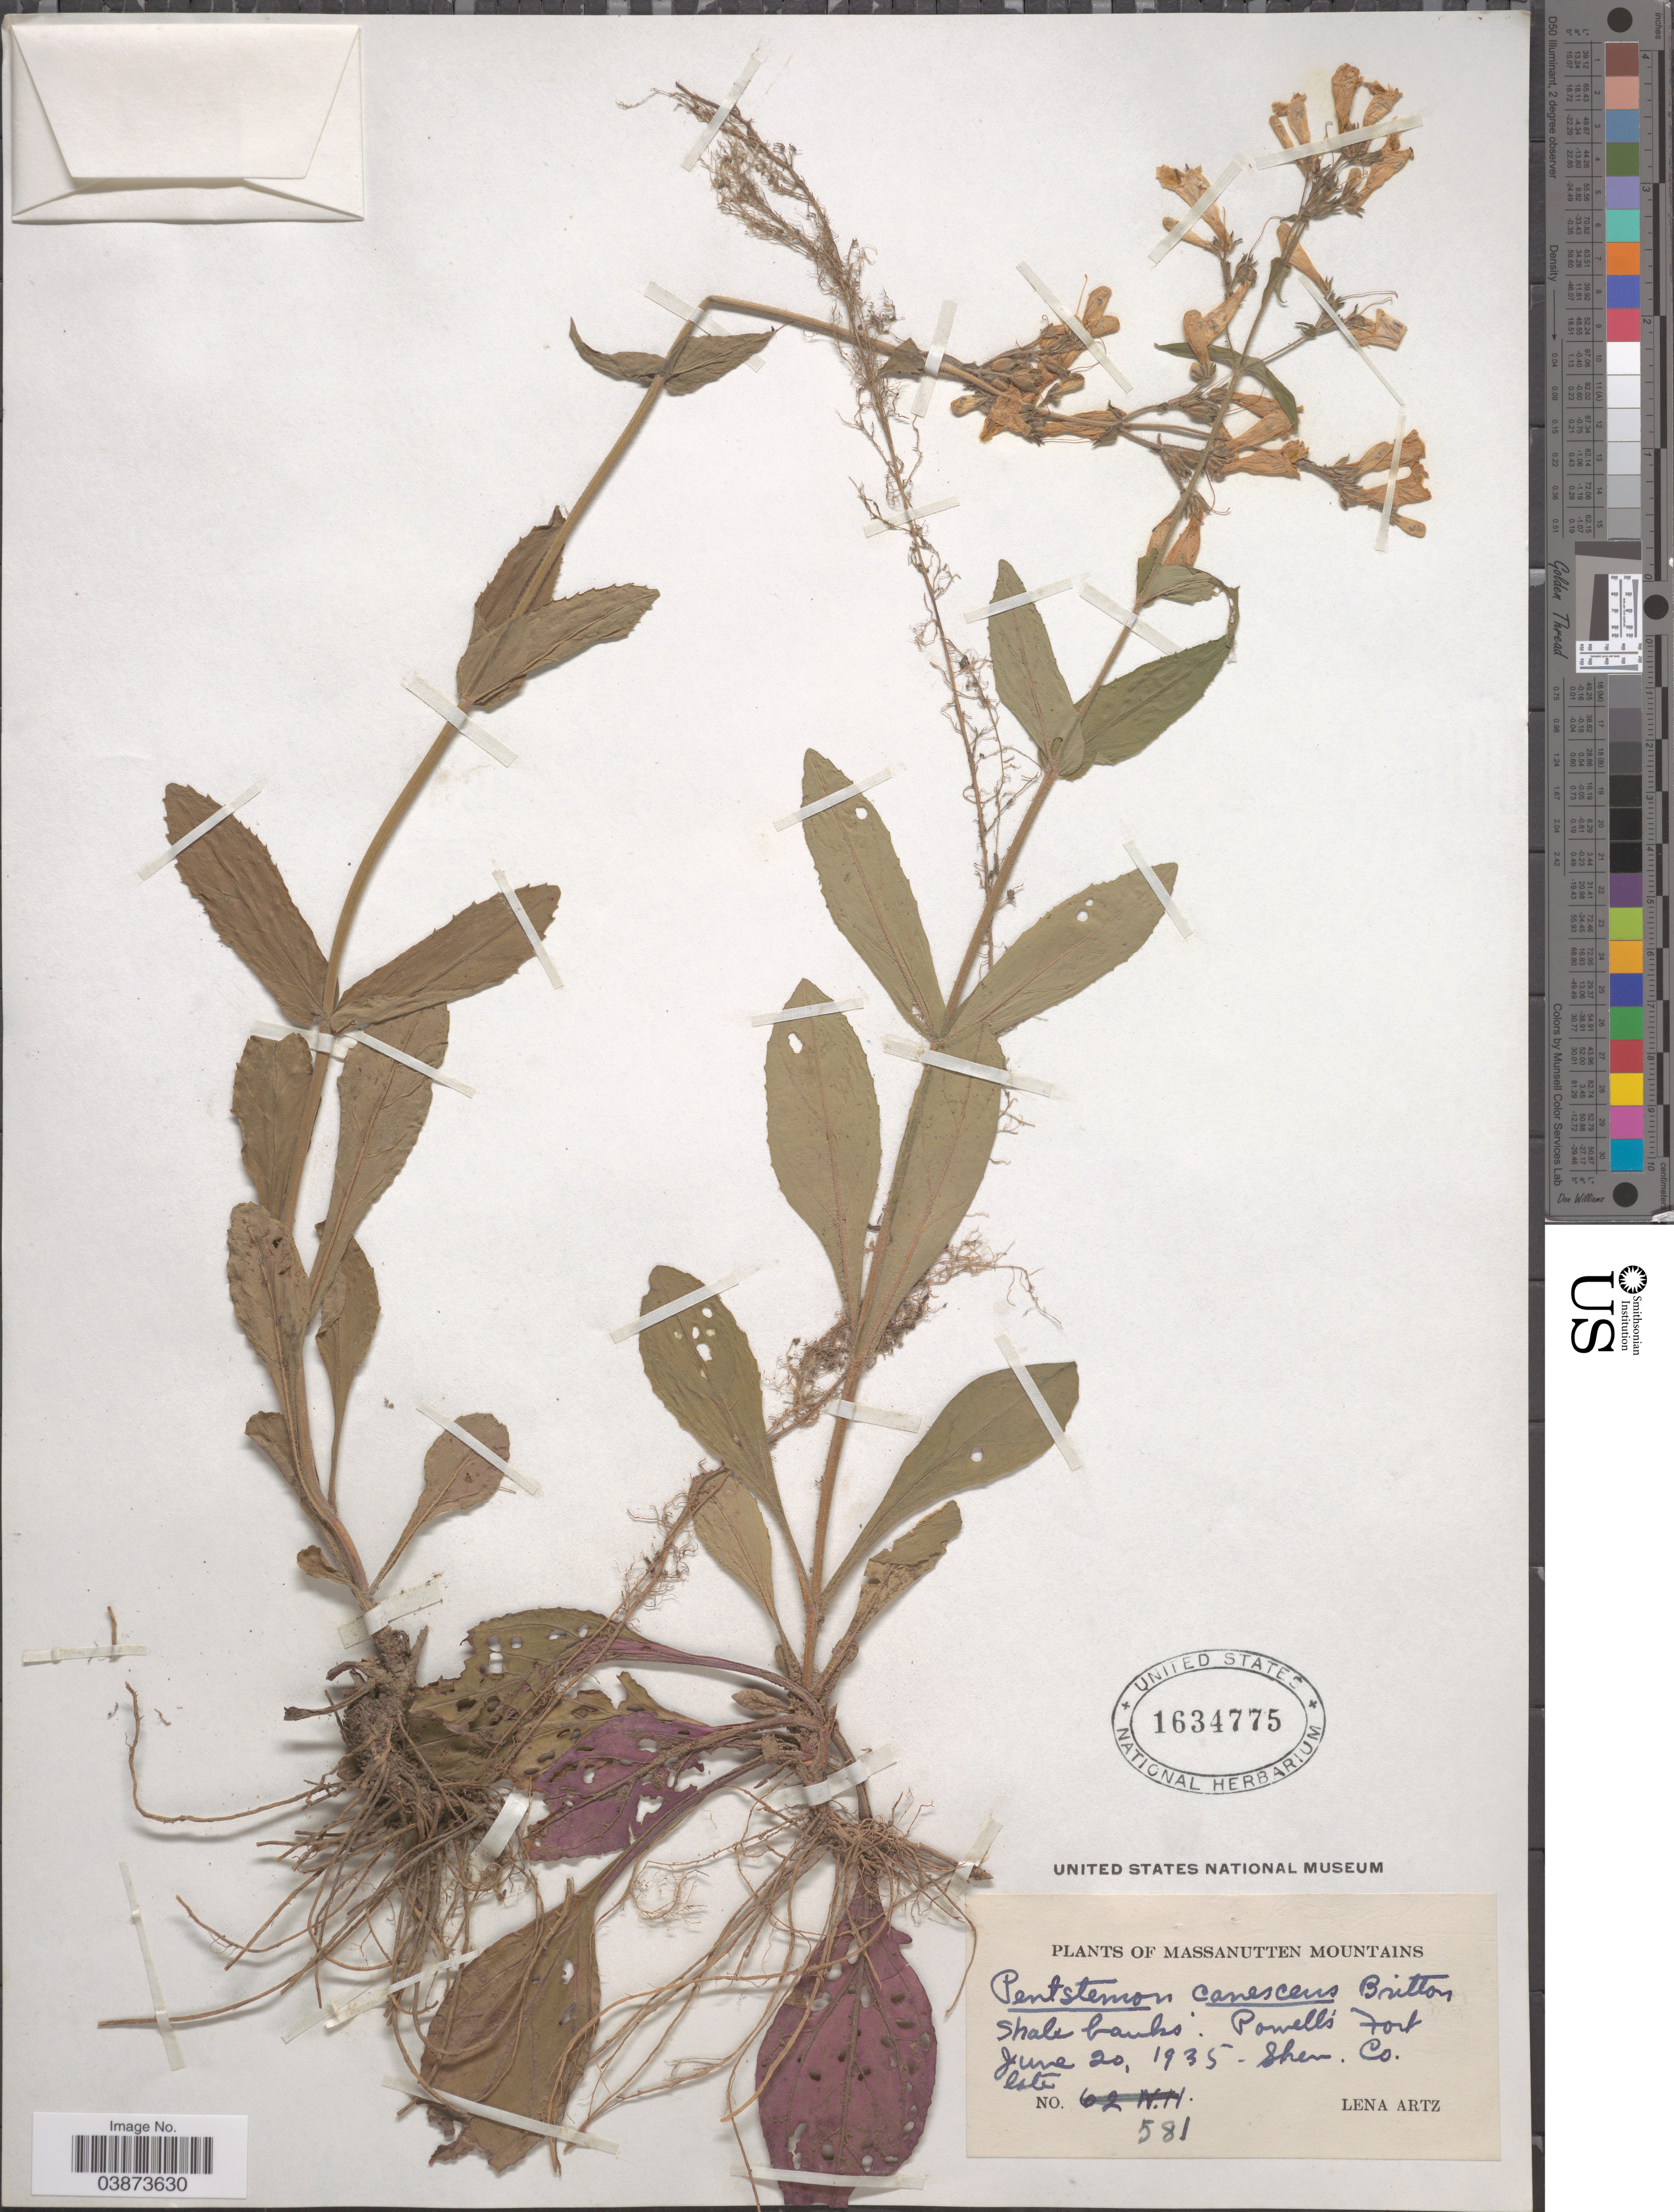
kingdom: Plantae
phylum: Tracheophyta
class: Magnoliopsida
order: Lamiales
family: Plantaginaceae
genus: Penstemon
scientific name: Penstemon canescens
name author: L.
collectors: L. Artz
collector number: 581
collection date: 1935-06-20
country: United States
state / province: Virginia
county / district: Shenandoah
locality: Massanutten Mountains. Shale banks. Powell's Fort. Shen. Co.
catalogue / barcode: US 1634775